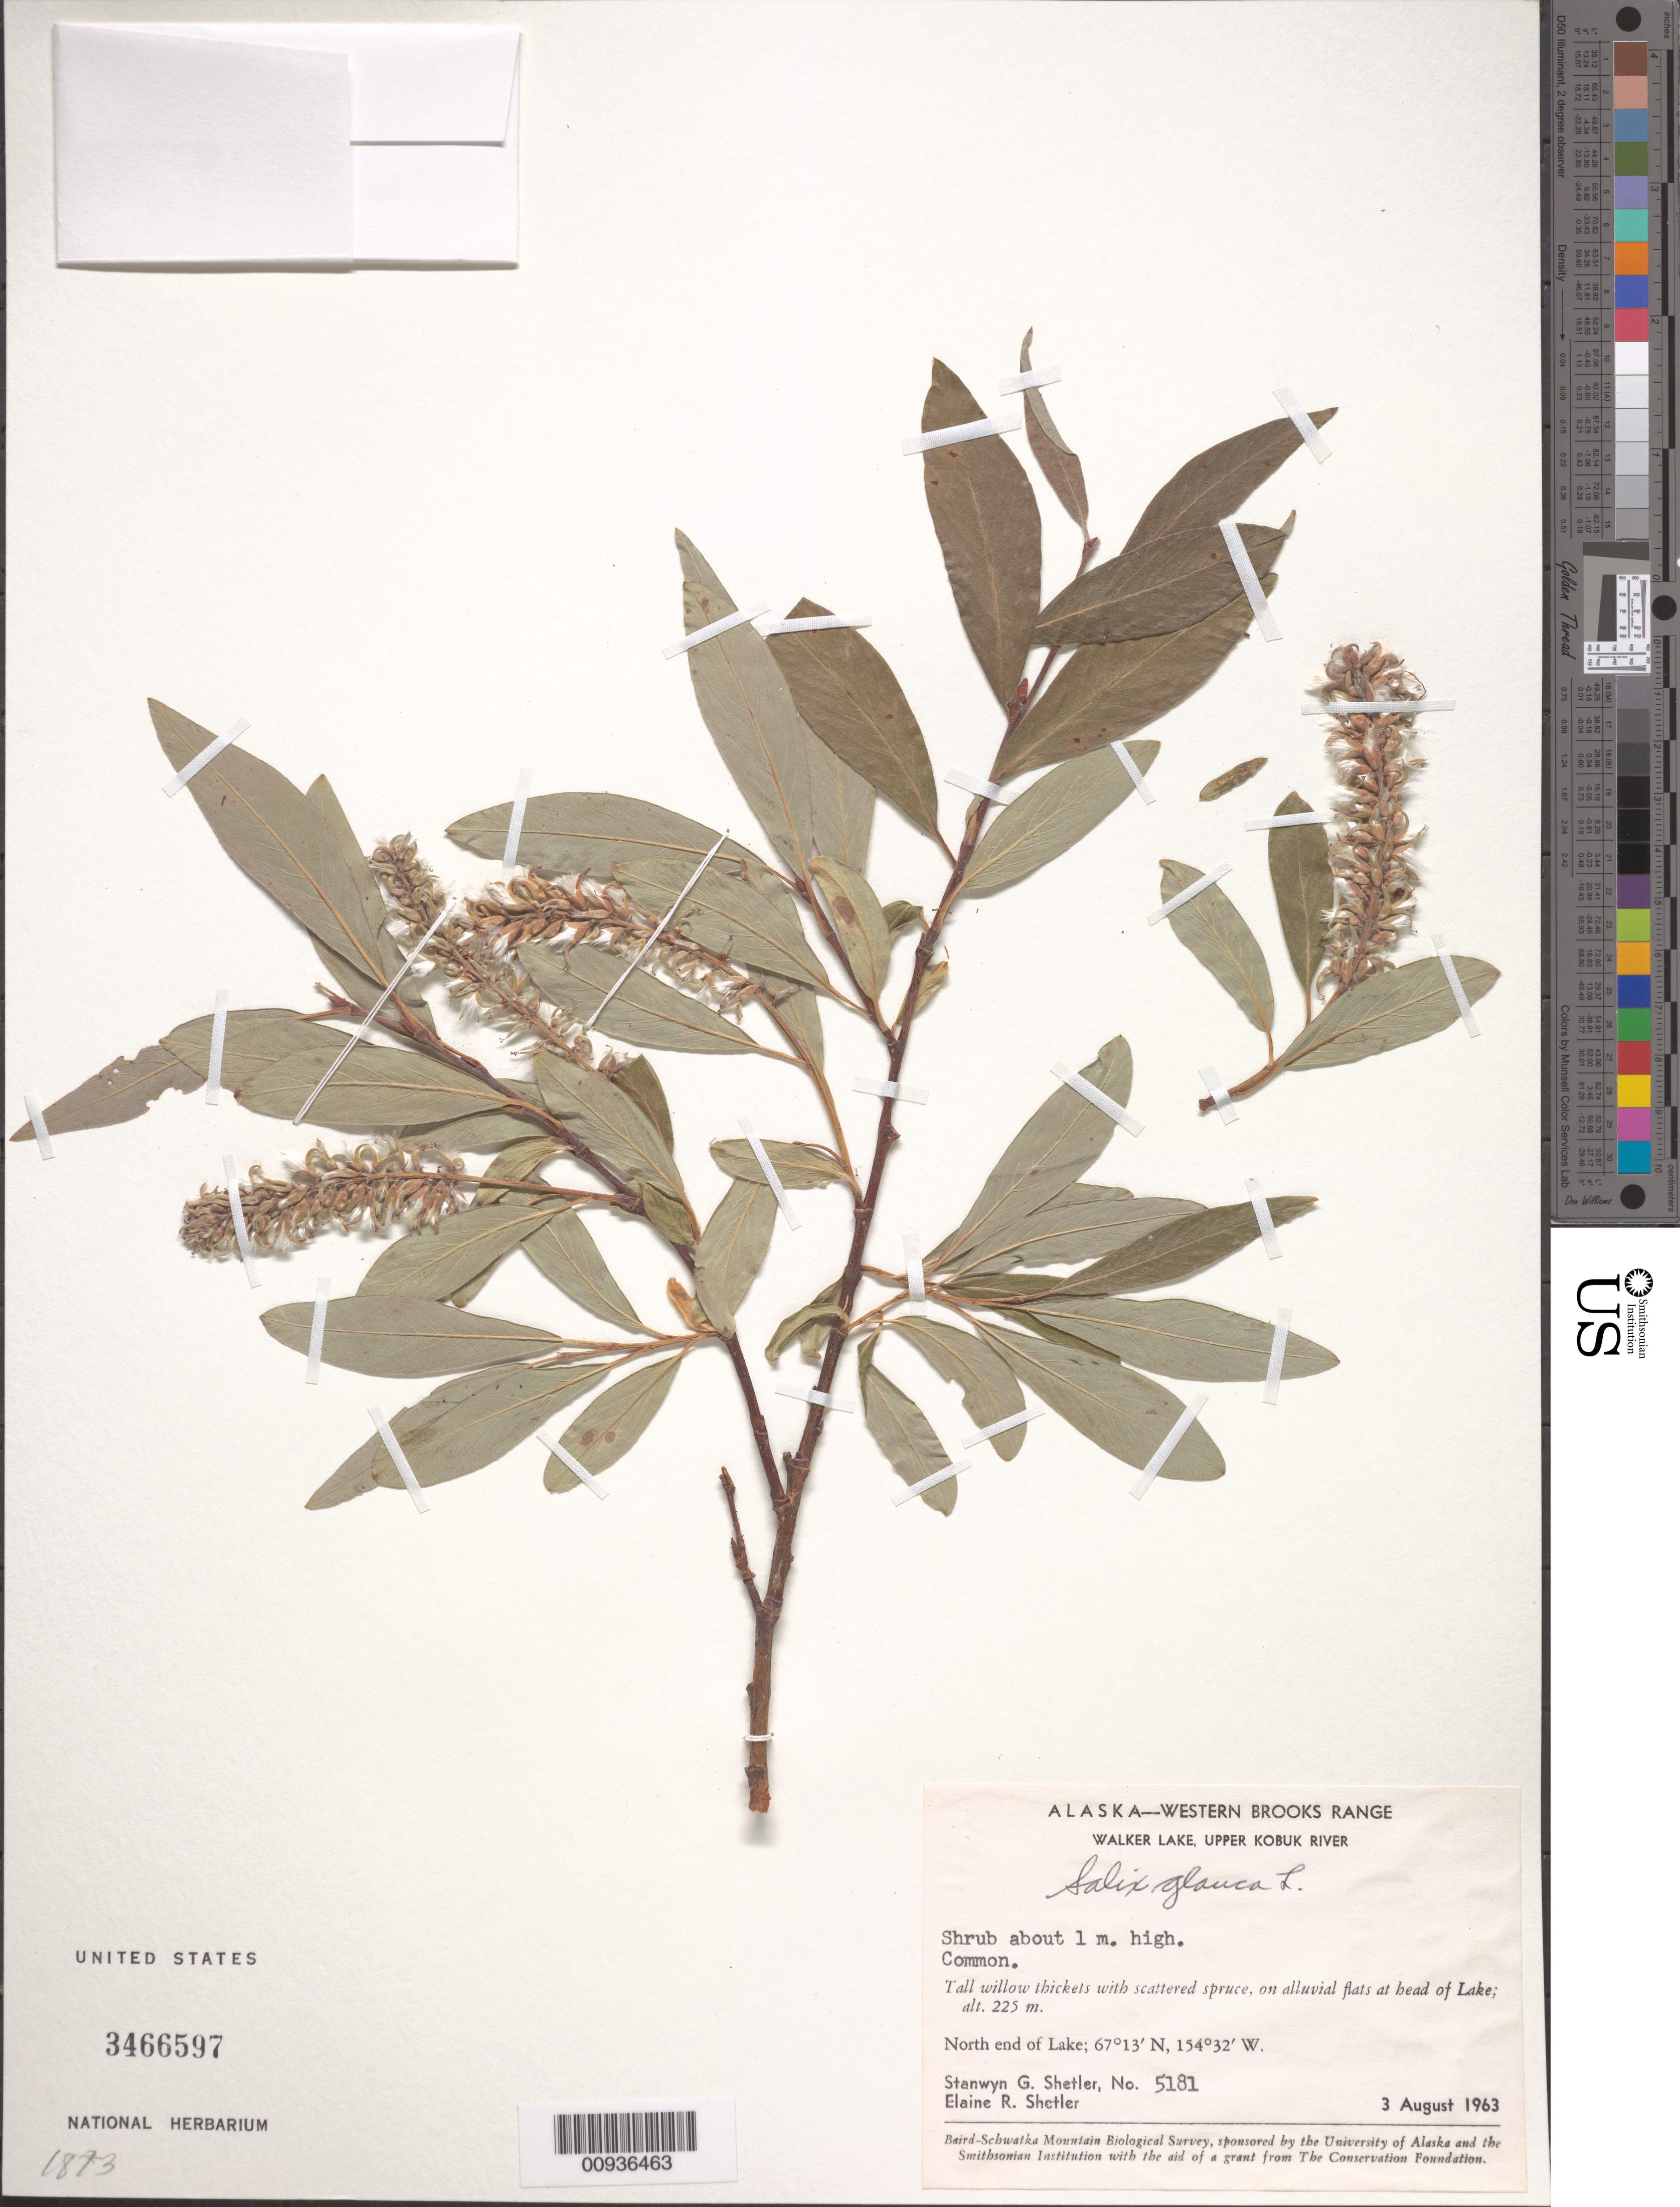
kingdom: Plantae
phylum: Tracheophyta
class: Magnoliopsida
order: Malpighiales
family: Salicaceae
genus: Salix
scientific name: Salix glauca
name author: L.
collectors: S. Shetler & E. R. Shetler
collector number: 5181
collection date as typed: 03 Aug 1963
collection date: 1963-08-03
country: United States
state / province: Alaska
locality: North end of Walker Lake. Western Brooks Range, Upper Kobuk River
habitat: Tall willow thickets with scattered spruce, on alluvial flats at head of Lake.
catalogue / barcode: US 3466597